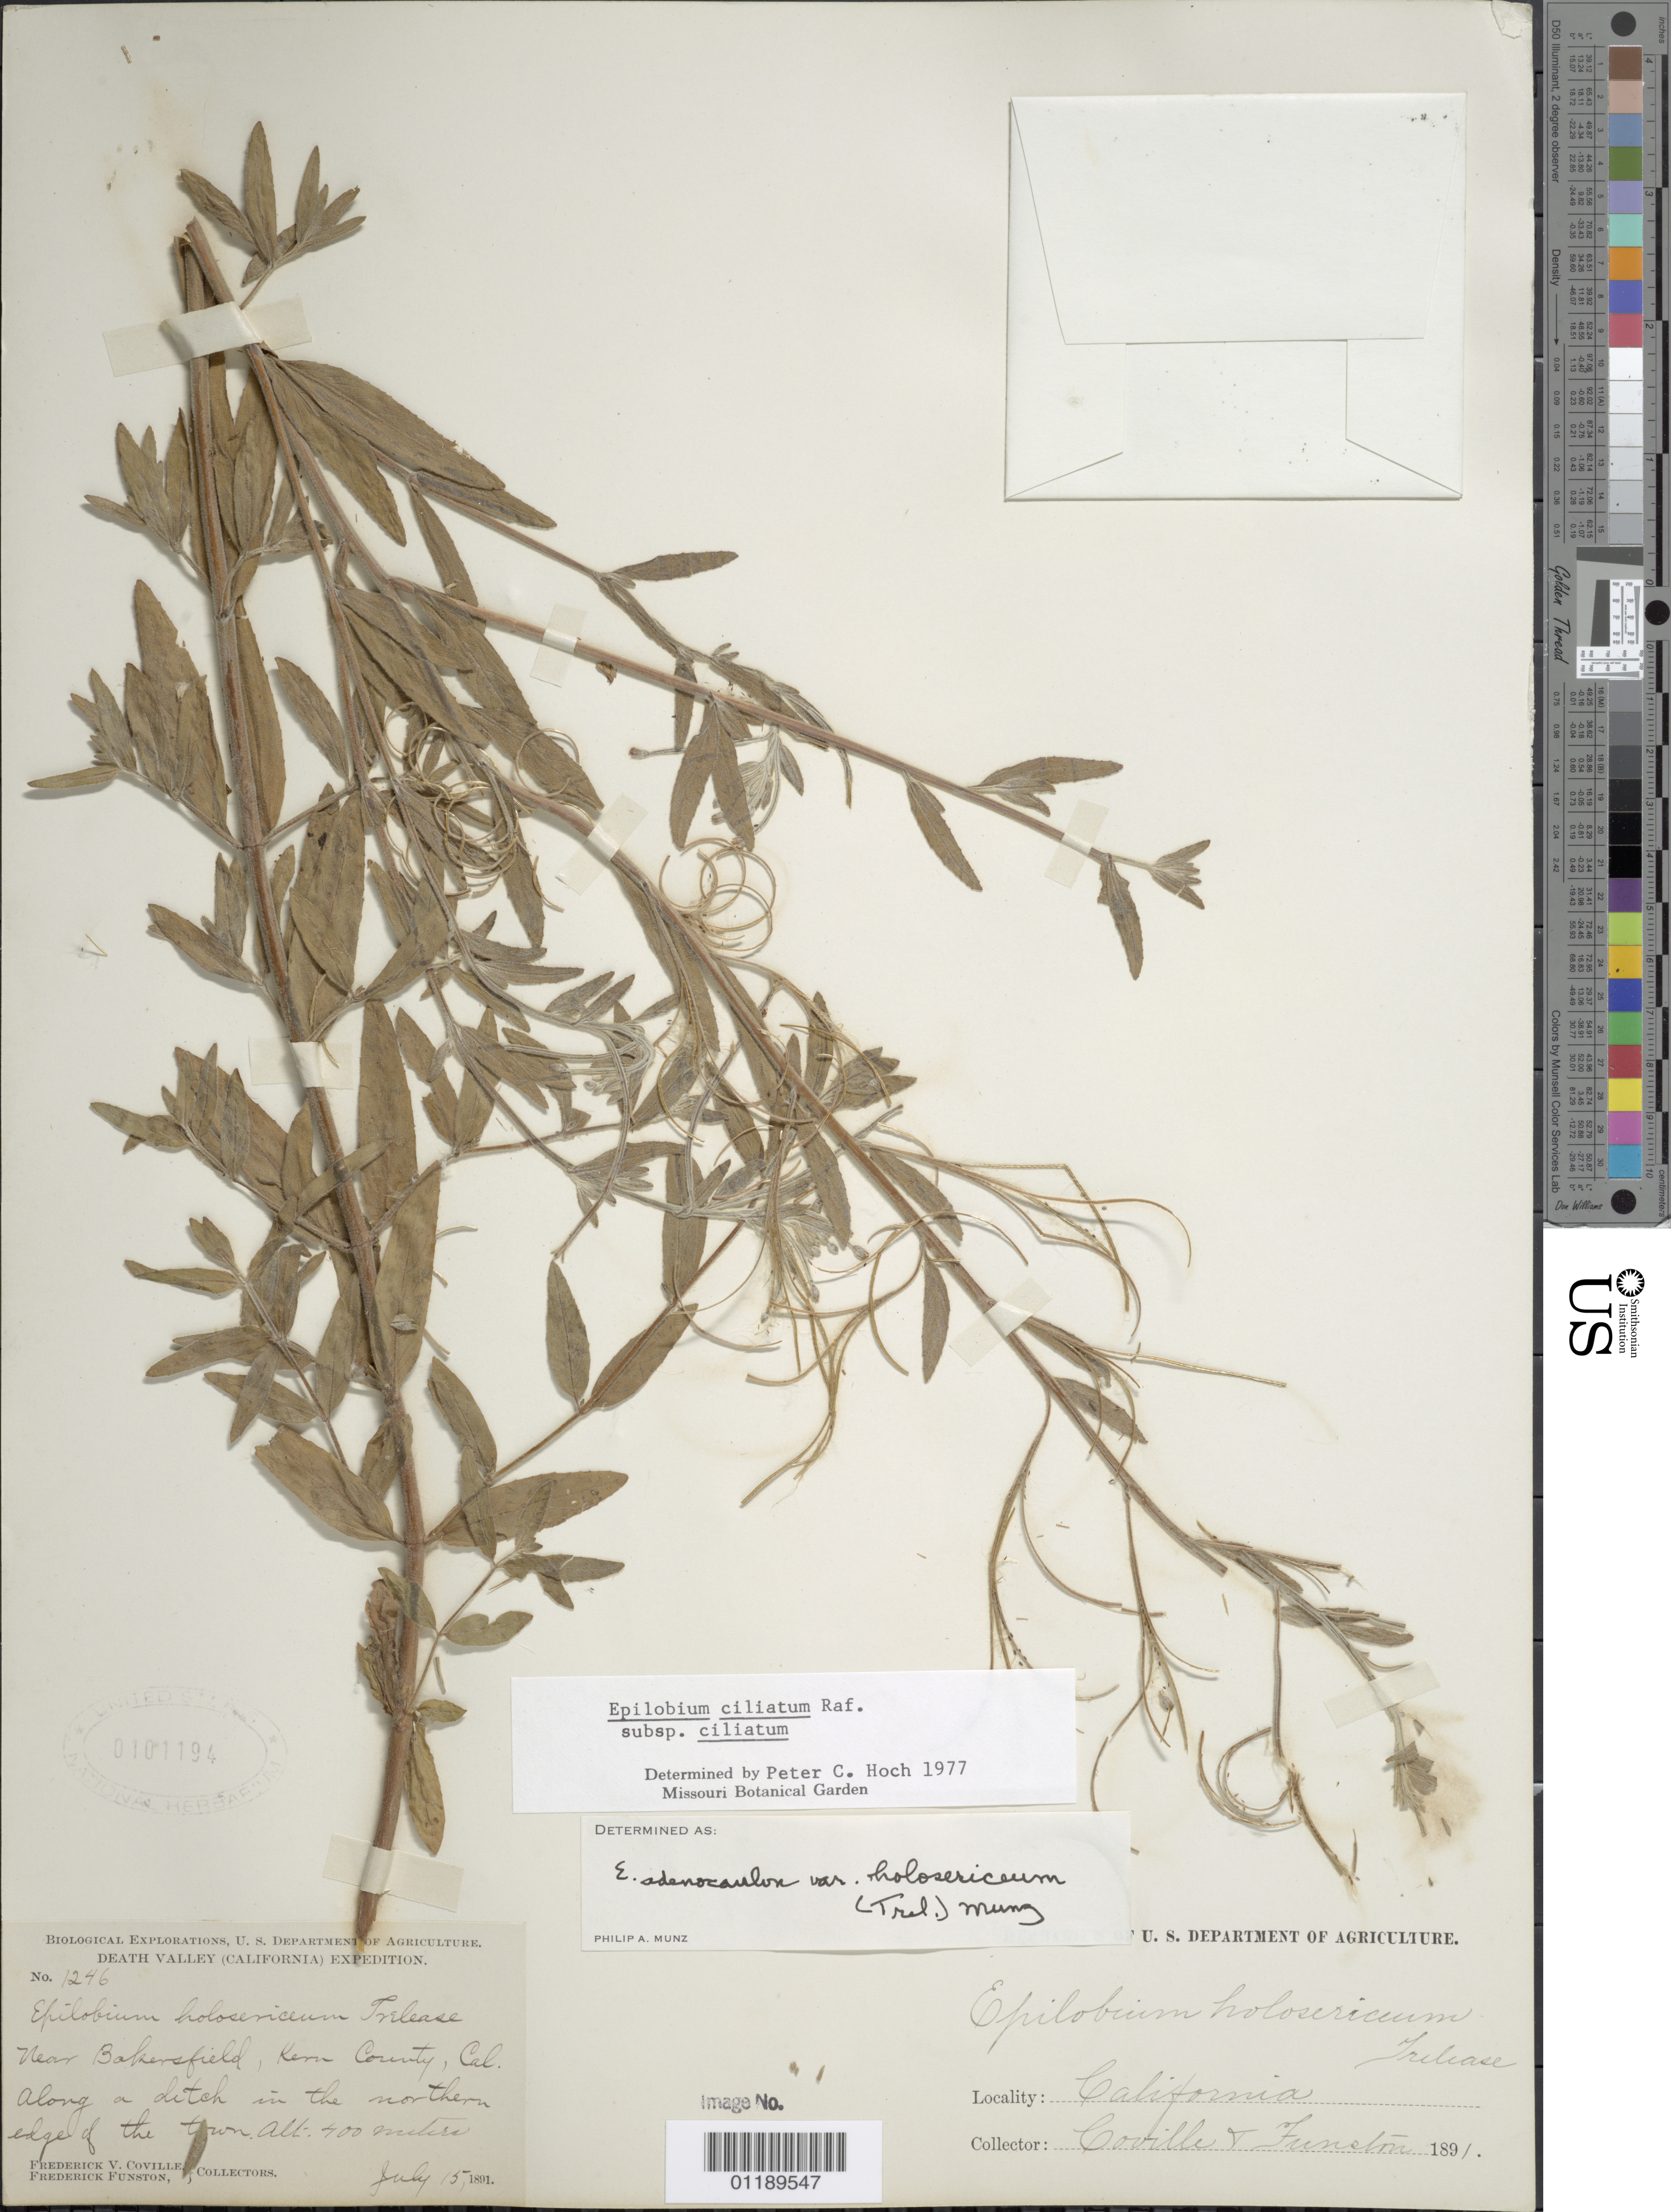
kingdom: Plantae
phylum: Tracheophyta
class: Magnoliopsida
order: Myrtales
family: Onagraceae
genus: Epilobium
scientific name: Epilobium ciliatum subsp. ciliatum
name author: Raf.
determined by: Hoch, P. C.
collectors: F. V. Coville & F. Funston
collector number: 1246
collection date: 1891-07-15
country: United States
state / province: California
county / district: Kern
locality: near Bakersfield, along a ditch in the northern edge of the town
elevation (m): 400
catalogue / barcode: US 101194